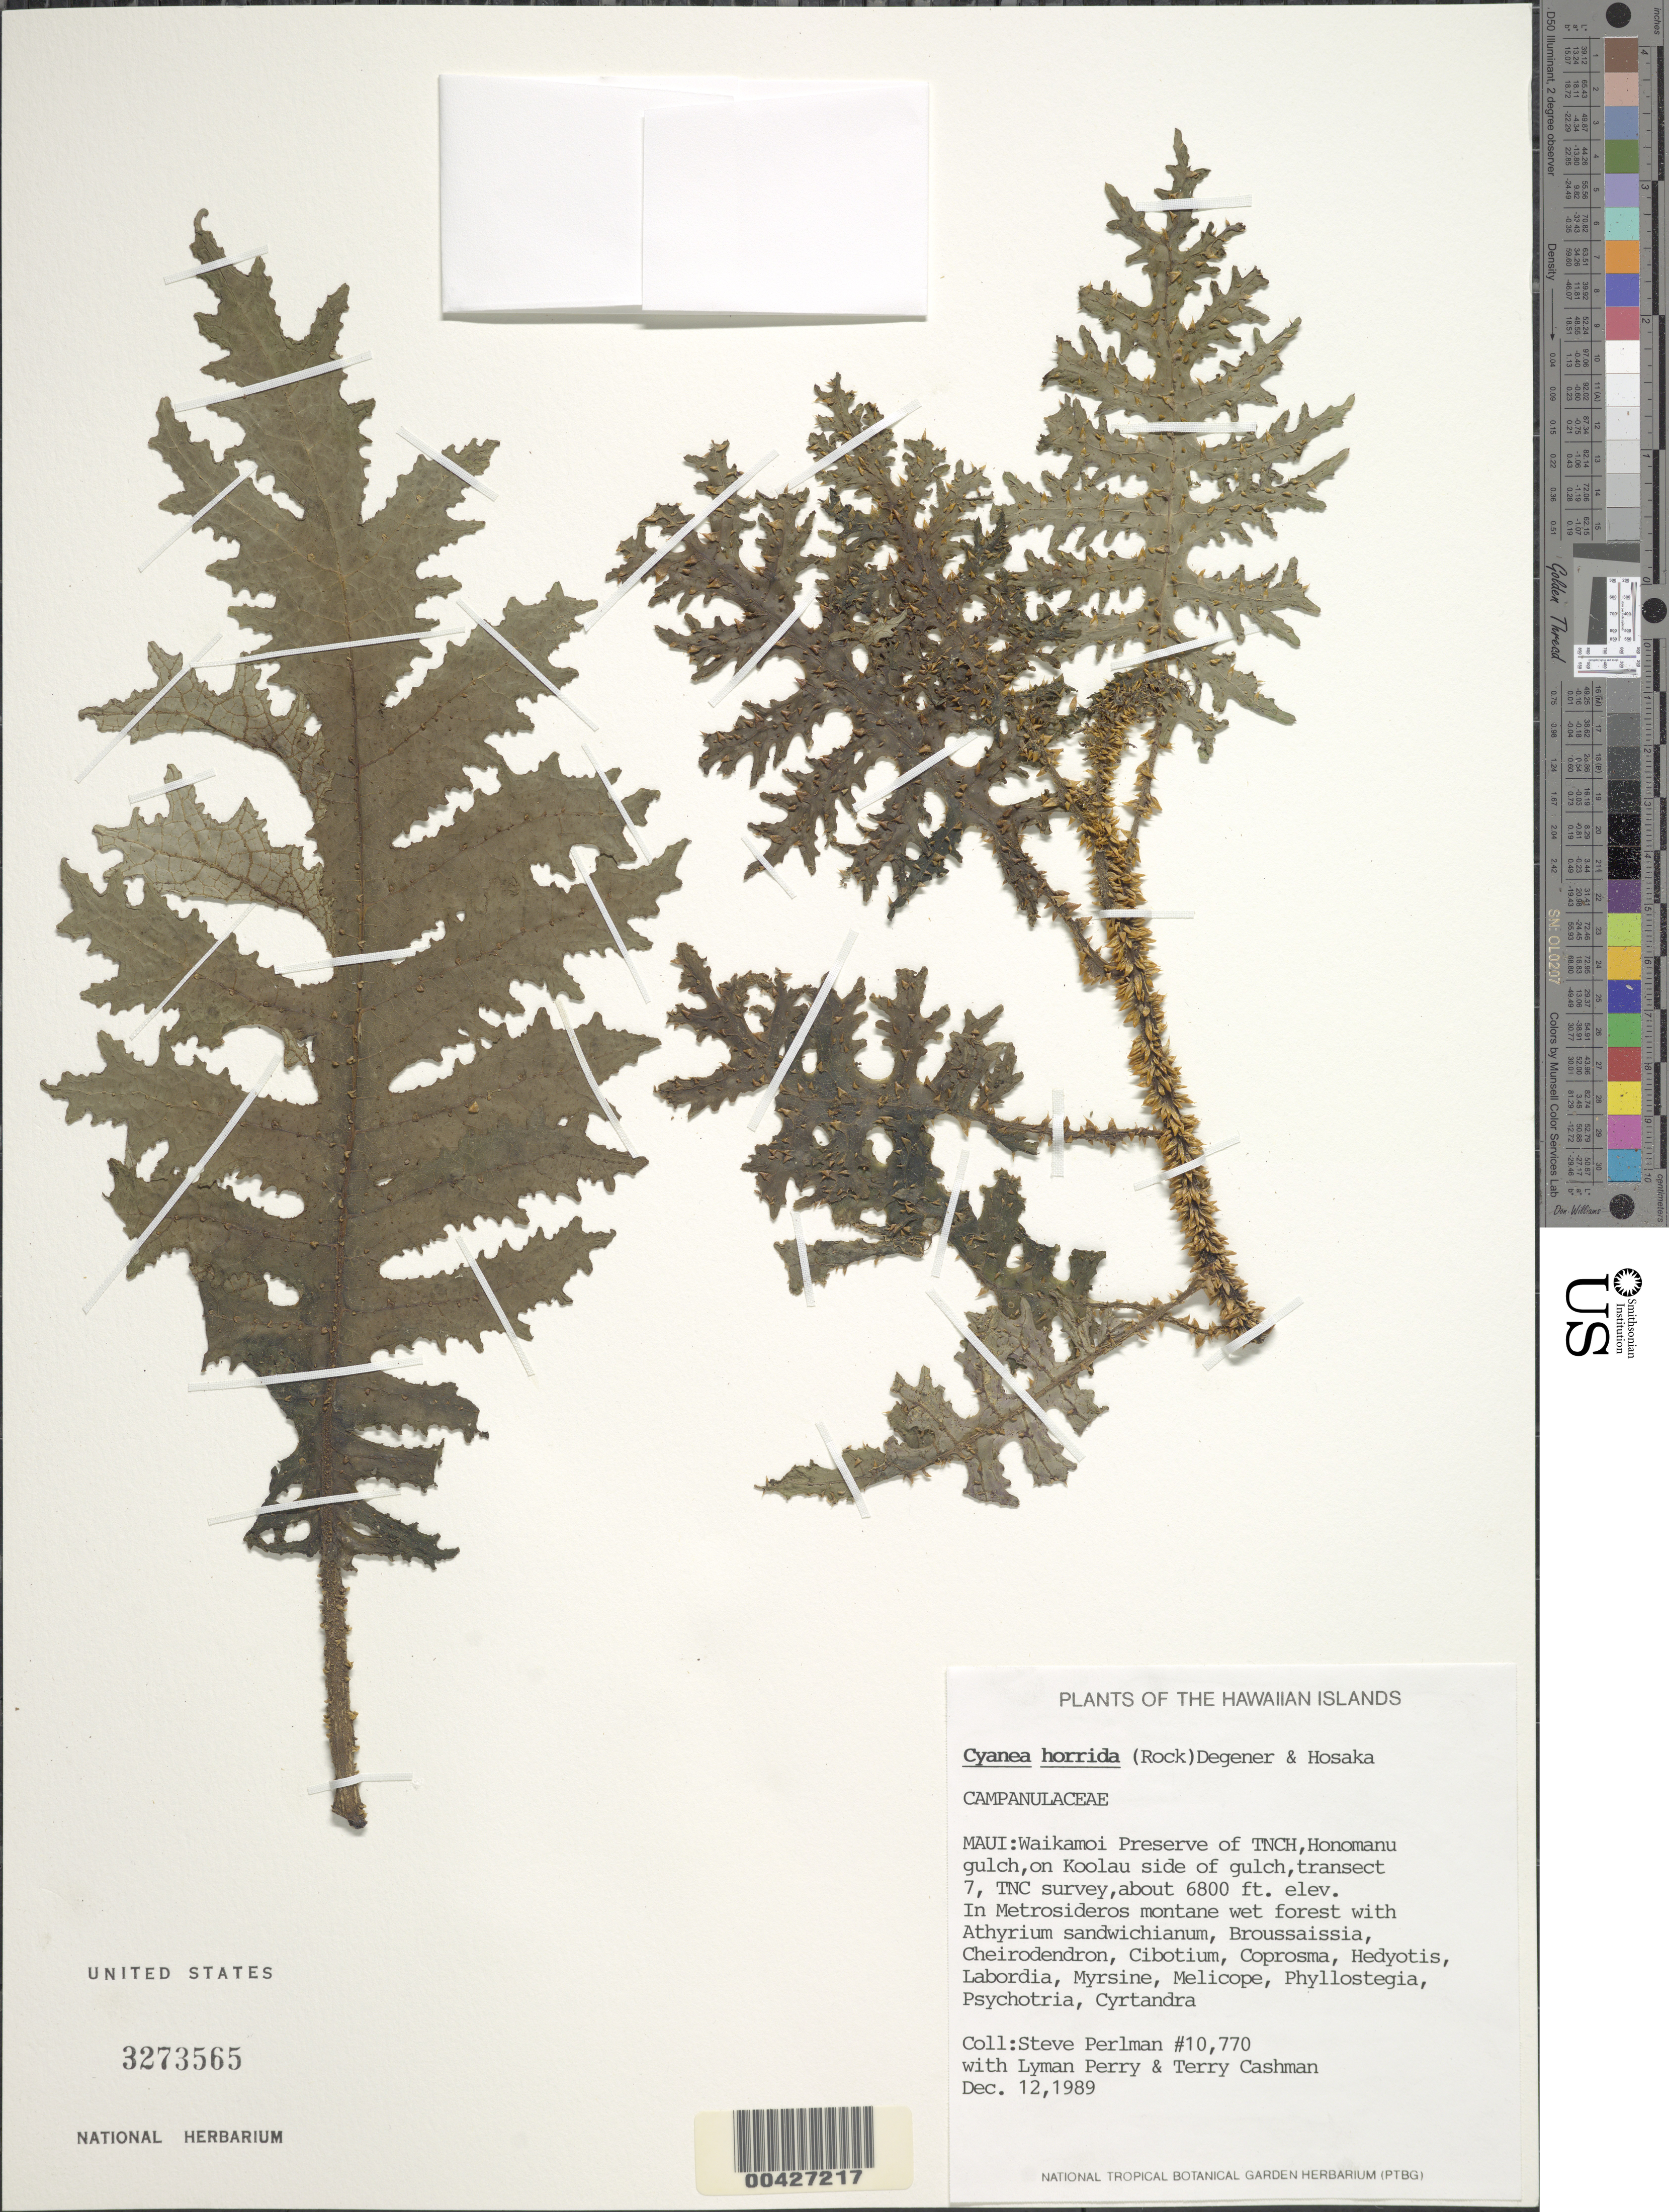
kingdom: Plantae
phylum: Tracheophyta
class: Magnoliopsida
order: Asterales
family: Campanulaceae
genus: Cyanea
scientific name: Cyanea horrida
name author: (Rock) O. Deg. & Hosaka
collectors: S. P. Perlman, L. Perry & T. Cashman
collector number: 10770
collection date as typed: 12 Dec 1989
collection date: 1989-12-12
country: United States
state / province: Hawaii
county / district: Maui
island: Maui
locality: Waikamoi Preserve of TNHC, Honomanu gulch, on Koolau side of gulch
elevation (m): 2073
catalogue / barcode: US 3273565